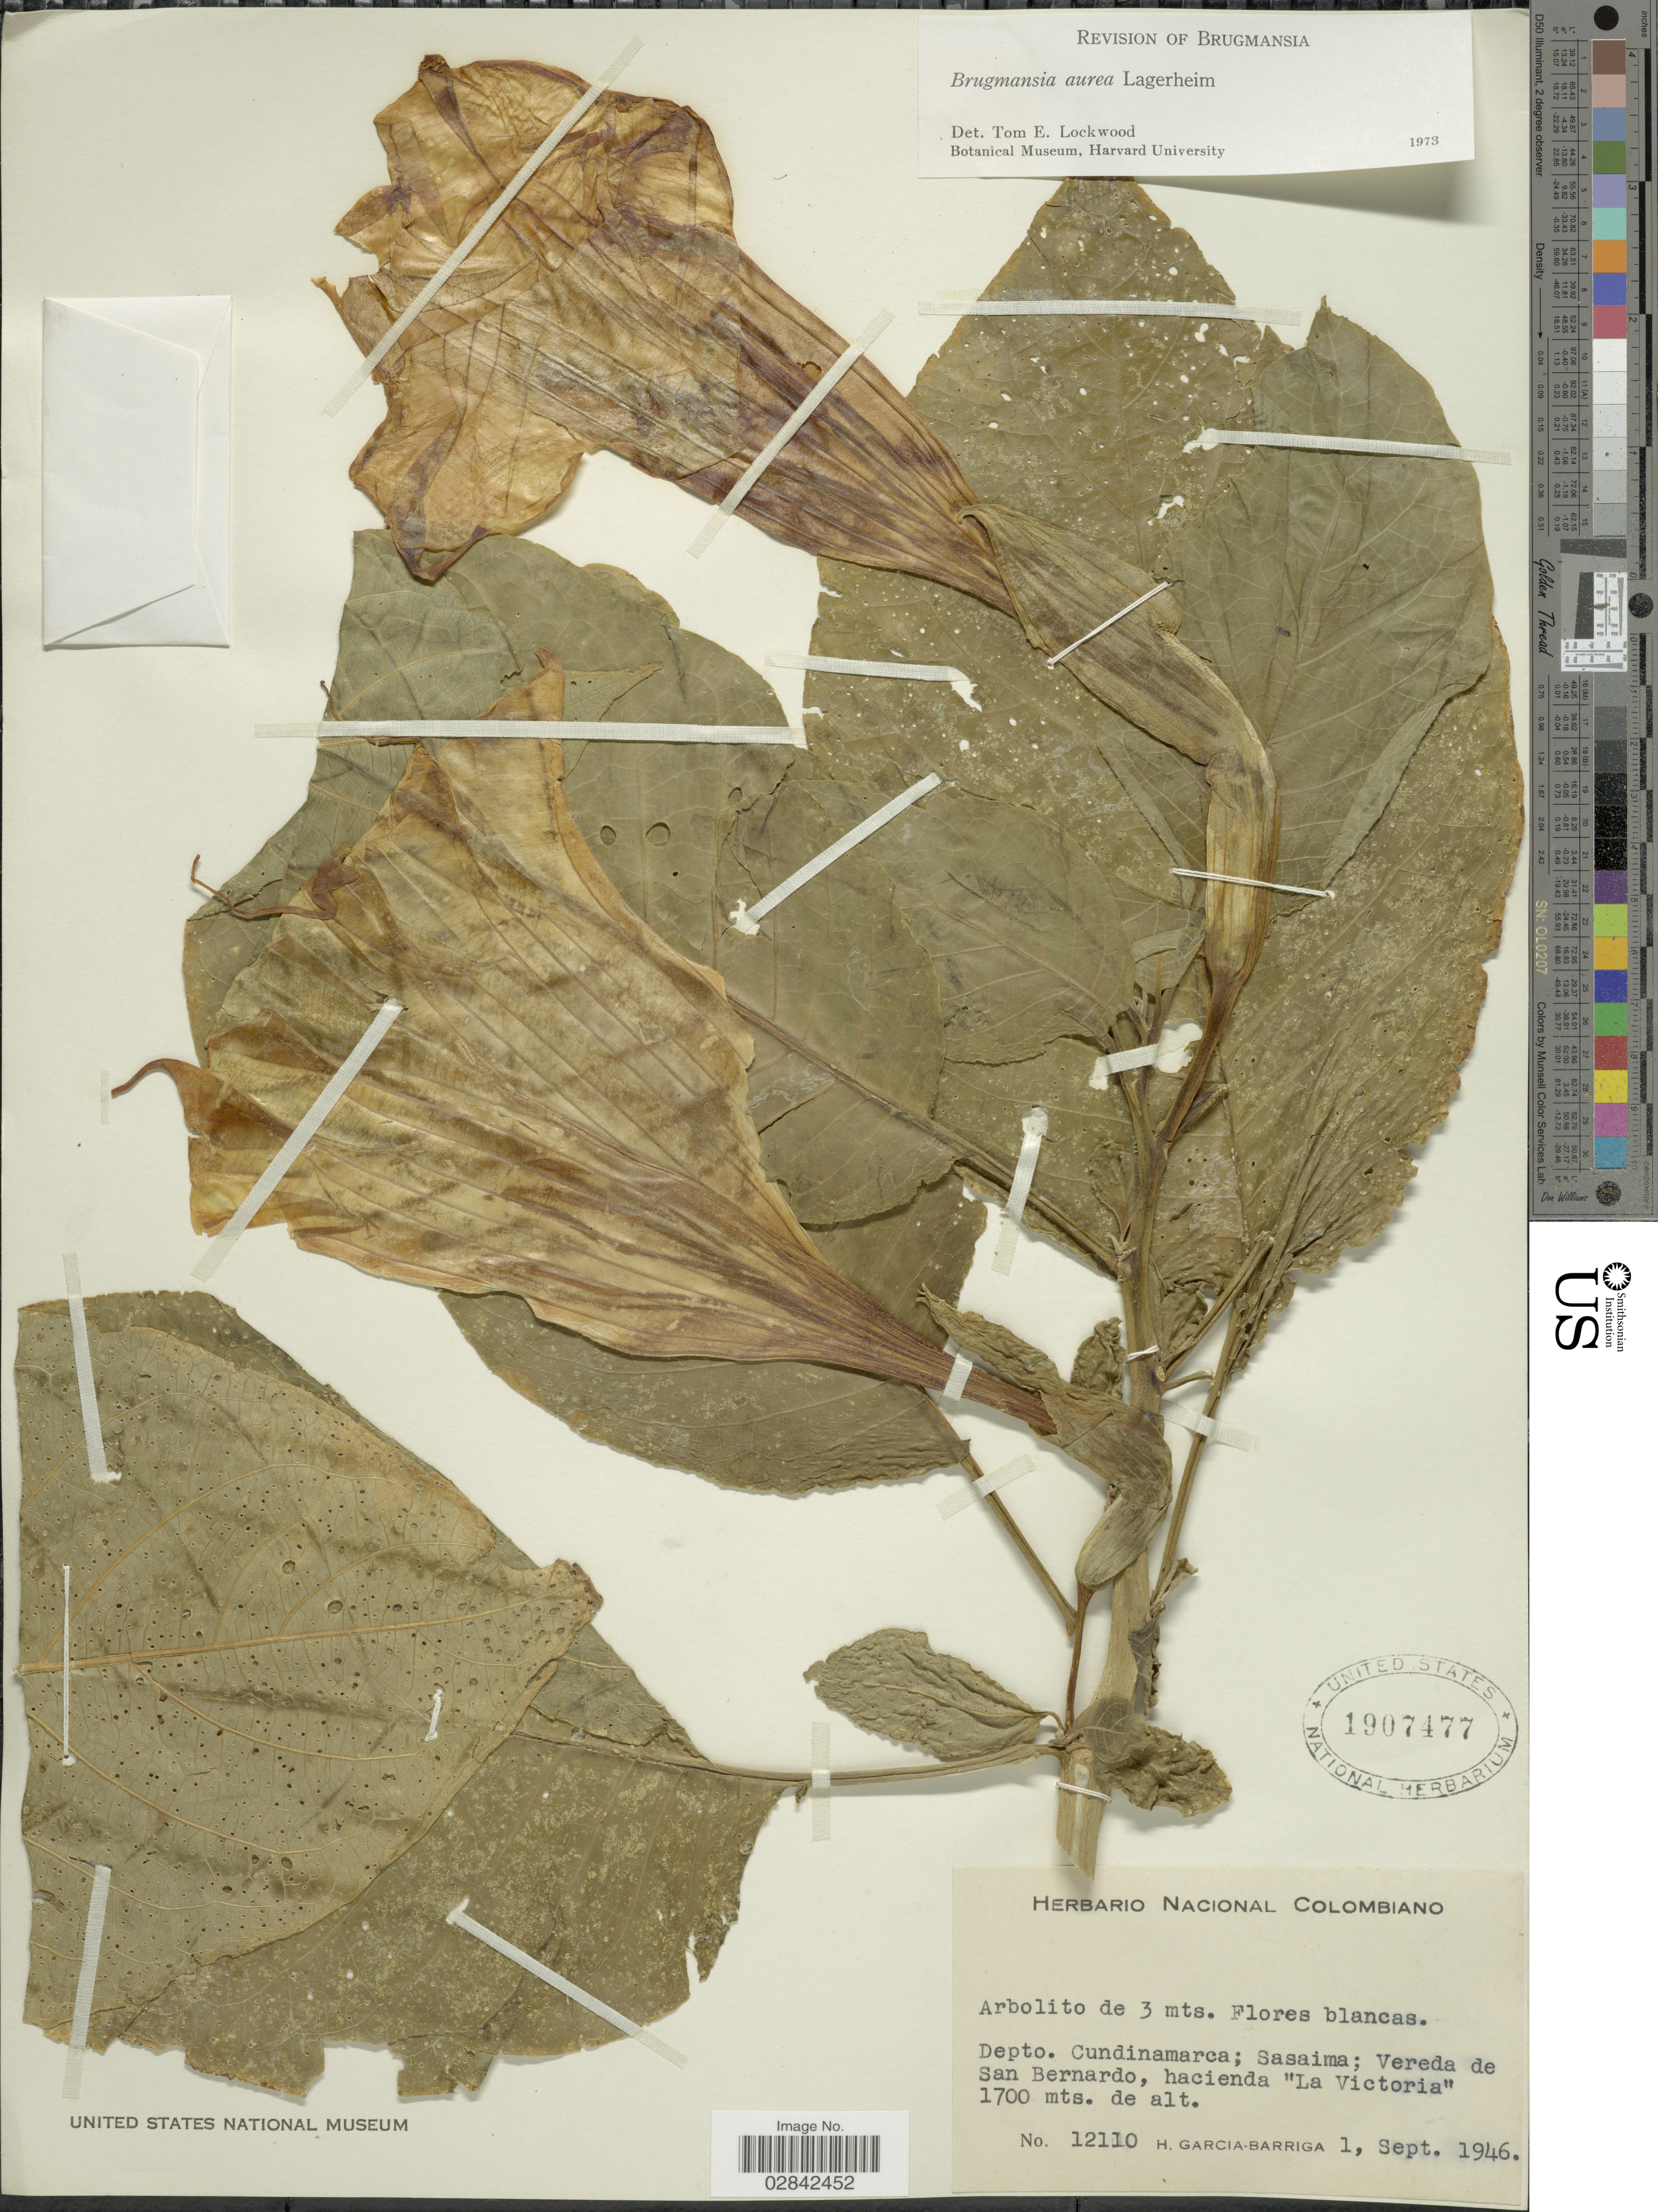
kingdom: Plantae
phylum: Tracheophyta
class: Magnoliopsida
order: Solanales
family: Solanaceae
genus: Brugmansia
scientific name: Brugmansia aurea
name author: Lagerh.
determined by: Lockwood, T. E.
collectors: H. García Barriga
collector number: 12110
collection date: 1946-09-01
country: Colombia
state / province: Cundinamarca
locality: Depto. Cundinamarca; Sasaima; Vereda de San Bernardo, hacienda "La Victoria".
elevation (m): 1700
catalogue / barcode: US 1907477